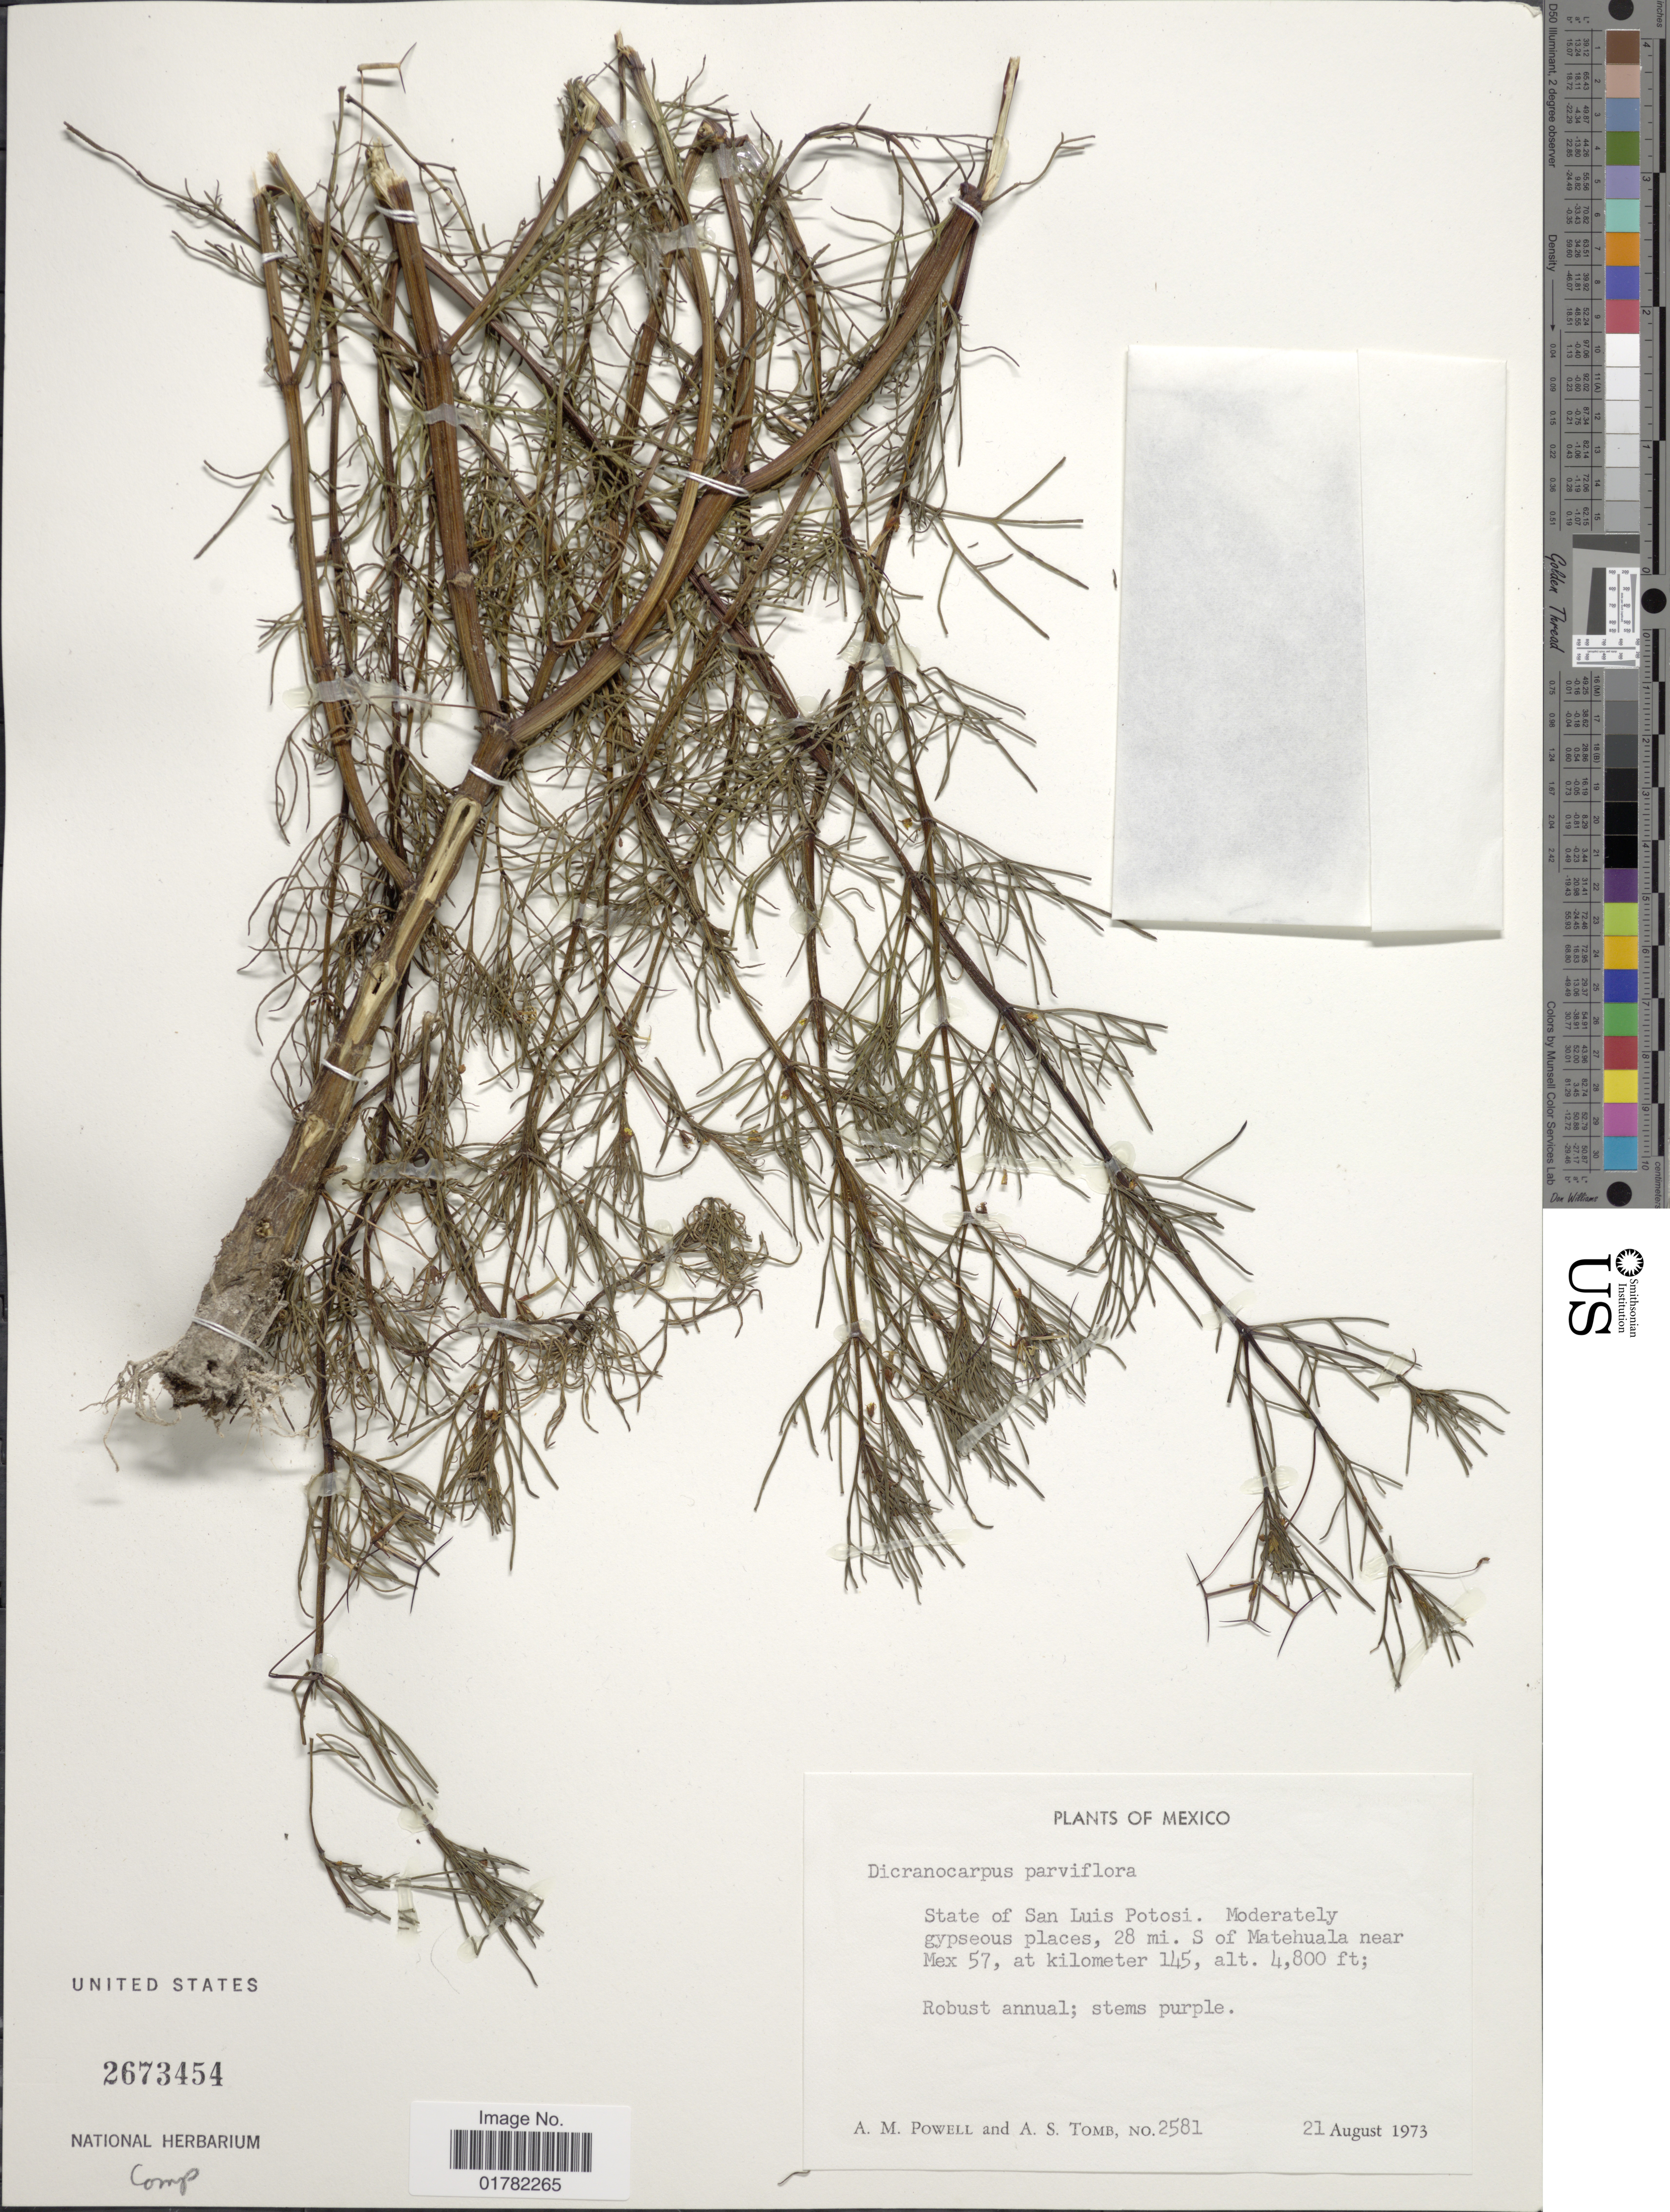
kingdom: Plantae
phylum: Tracheophyta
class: Magnoliopsida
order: Asterales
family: Asteraceae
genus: Dicranocarpus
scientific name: Dicranocarpus parviflorus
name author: A. Gray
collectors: A. M. Powell & A. Tomb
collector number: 2581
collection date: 1973-08-21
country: Mexico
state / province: San Luis Potosí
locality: Moderately gypseous places, 28 mi. S of Matehuala near Mex 57, at kilometer 145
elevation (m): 1463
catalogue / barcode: US 2673454